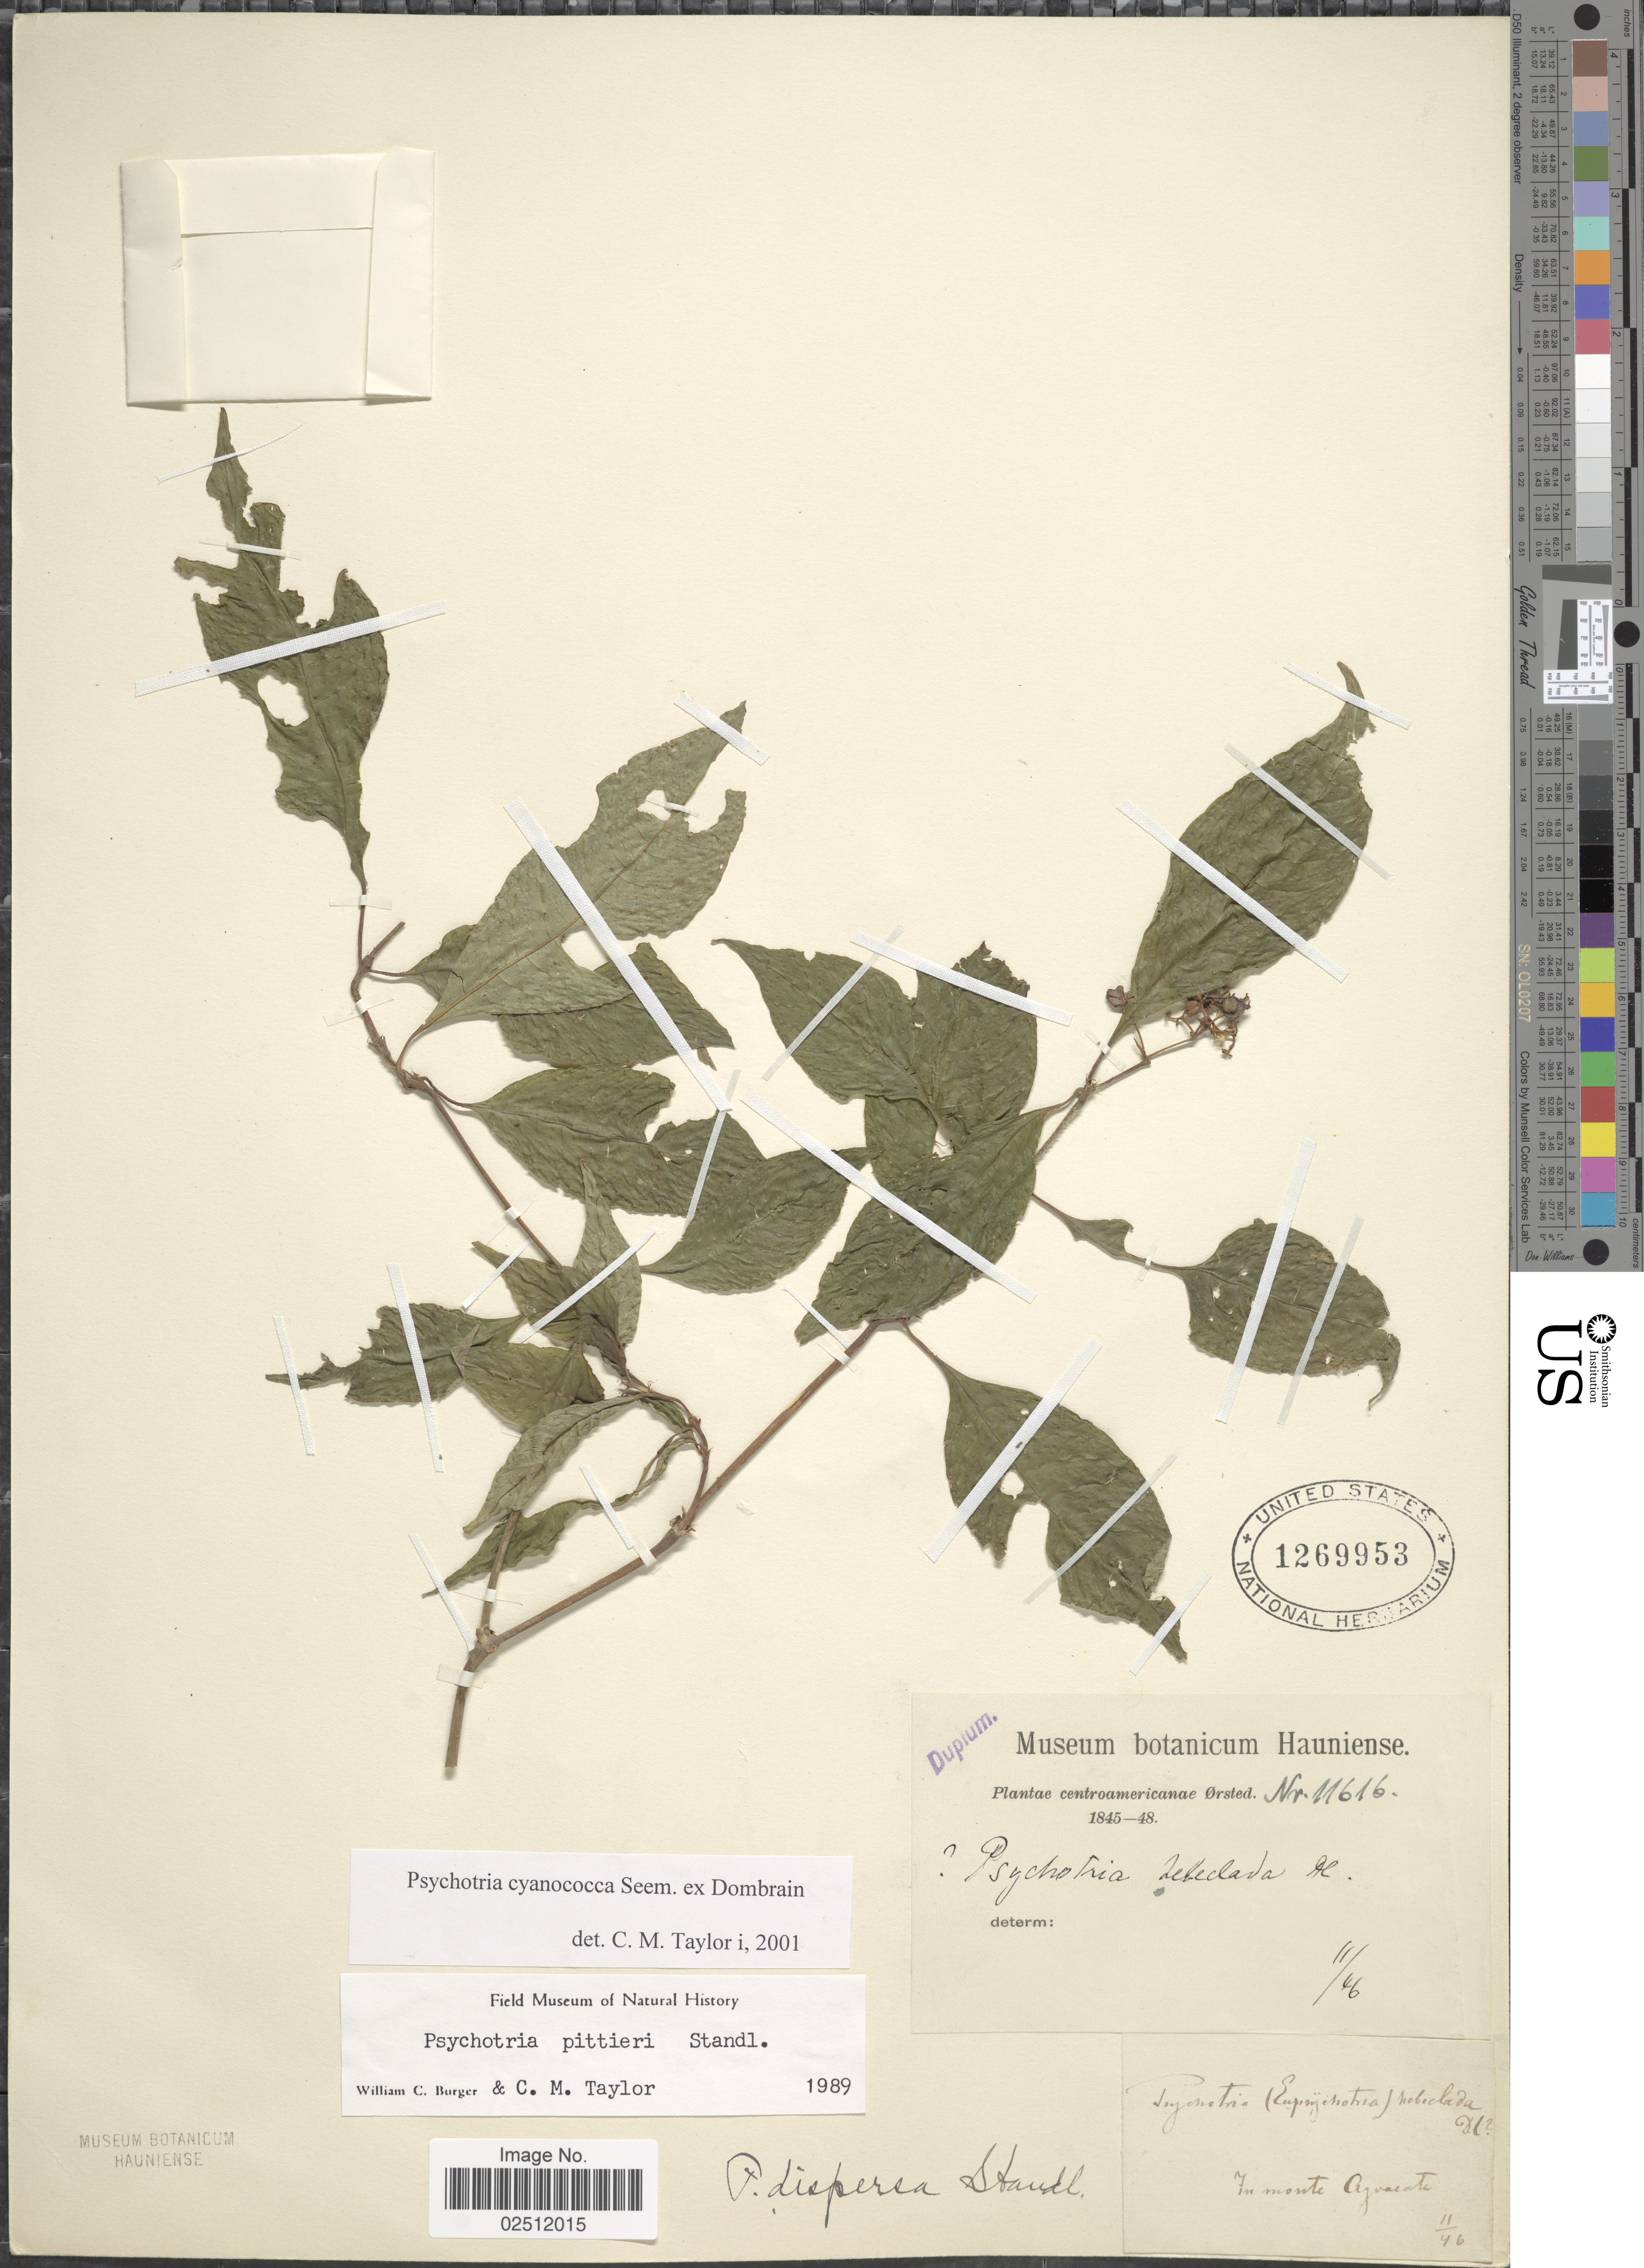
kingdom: Plantae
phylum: Tracheophyta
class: Magnoliopsida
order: Gentianales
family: Rubiaceae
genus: Psychotria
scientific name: Psychotria cyanococca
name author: Seem. ex Dombrain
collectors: Ørsted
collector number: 11616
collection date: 1846-11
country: Costa Rica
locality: Centroamericanae, In monte Aguacate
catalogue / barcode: US 1269953